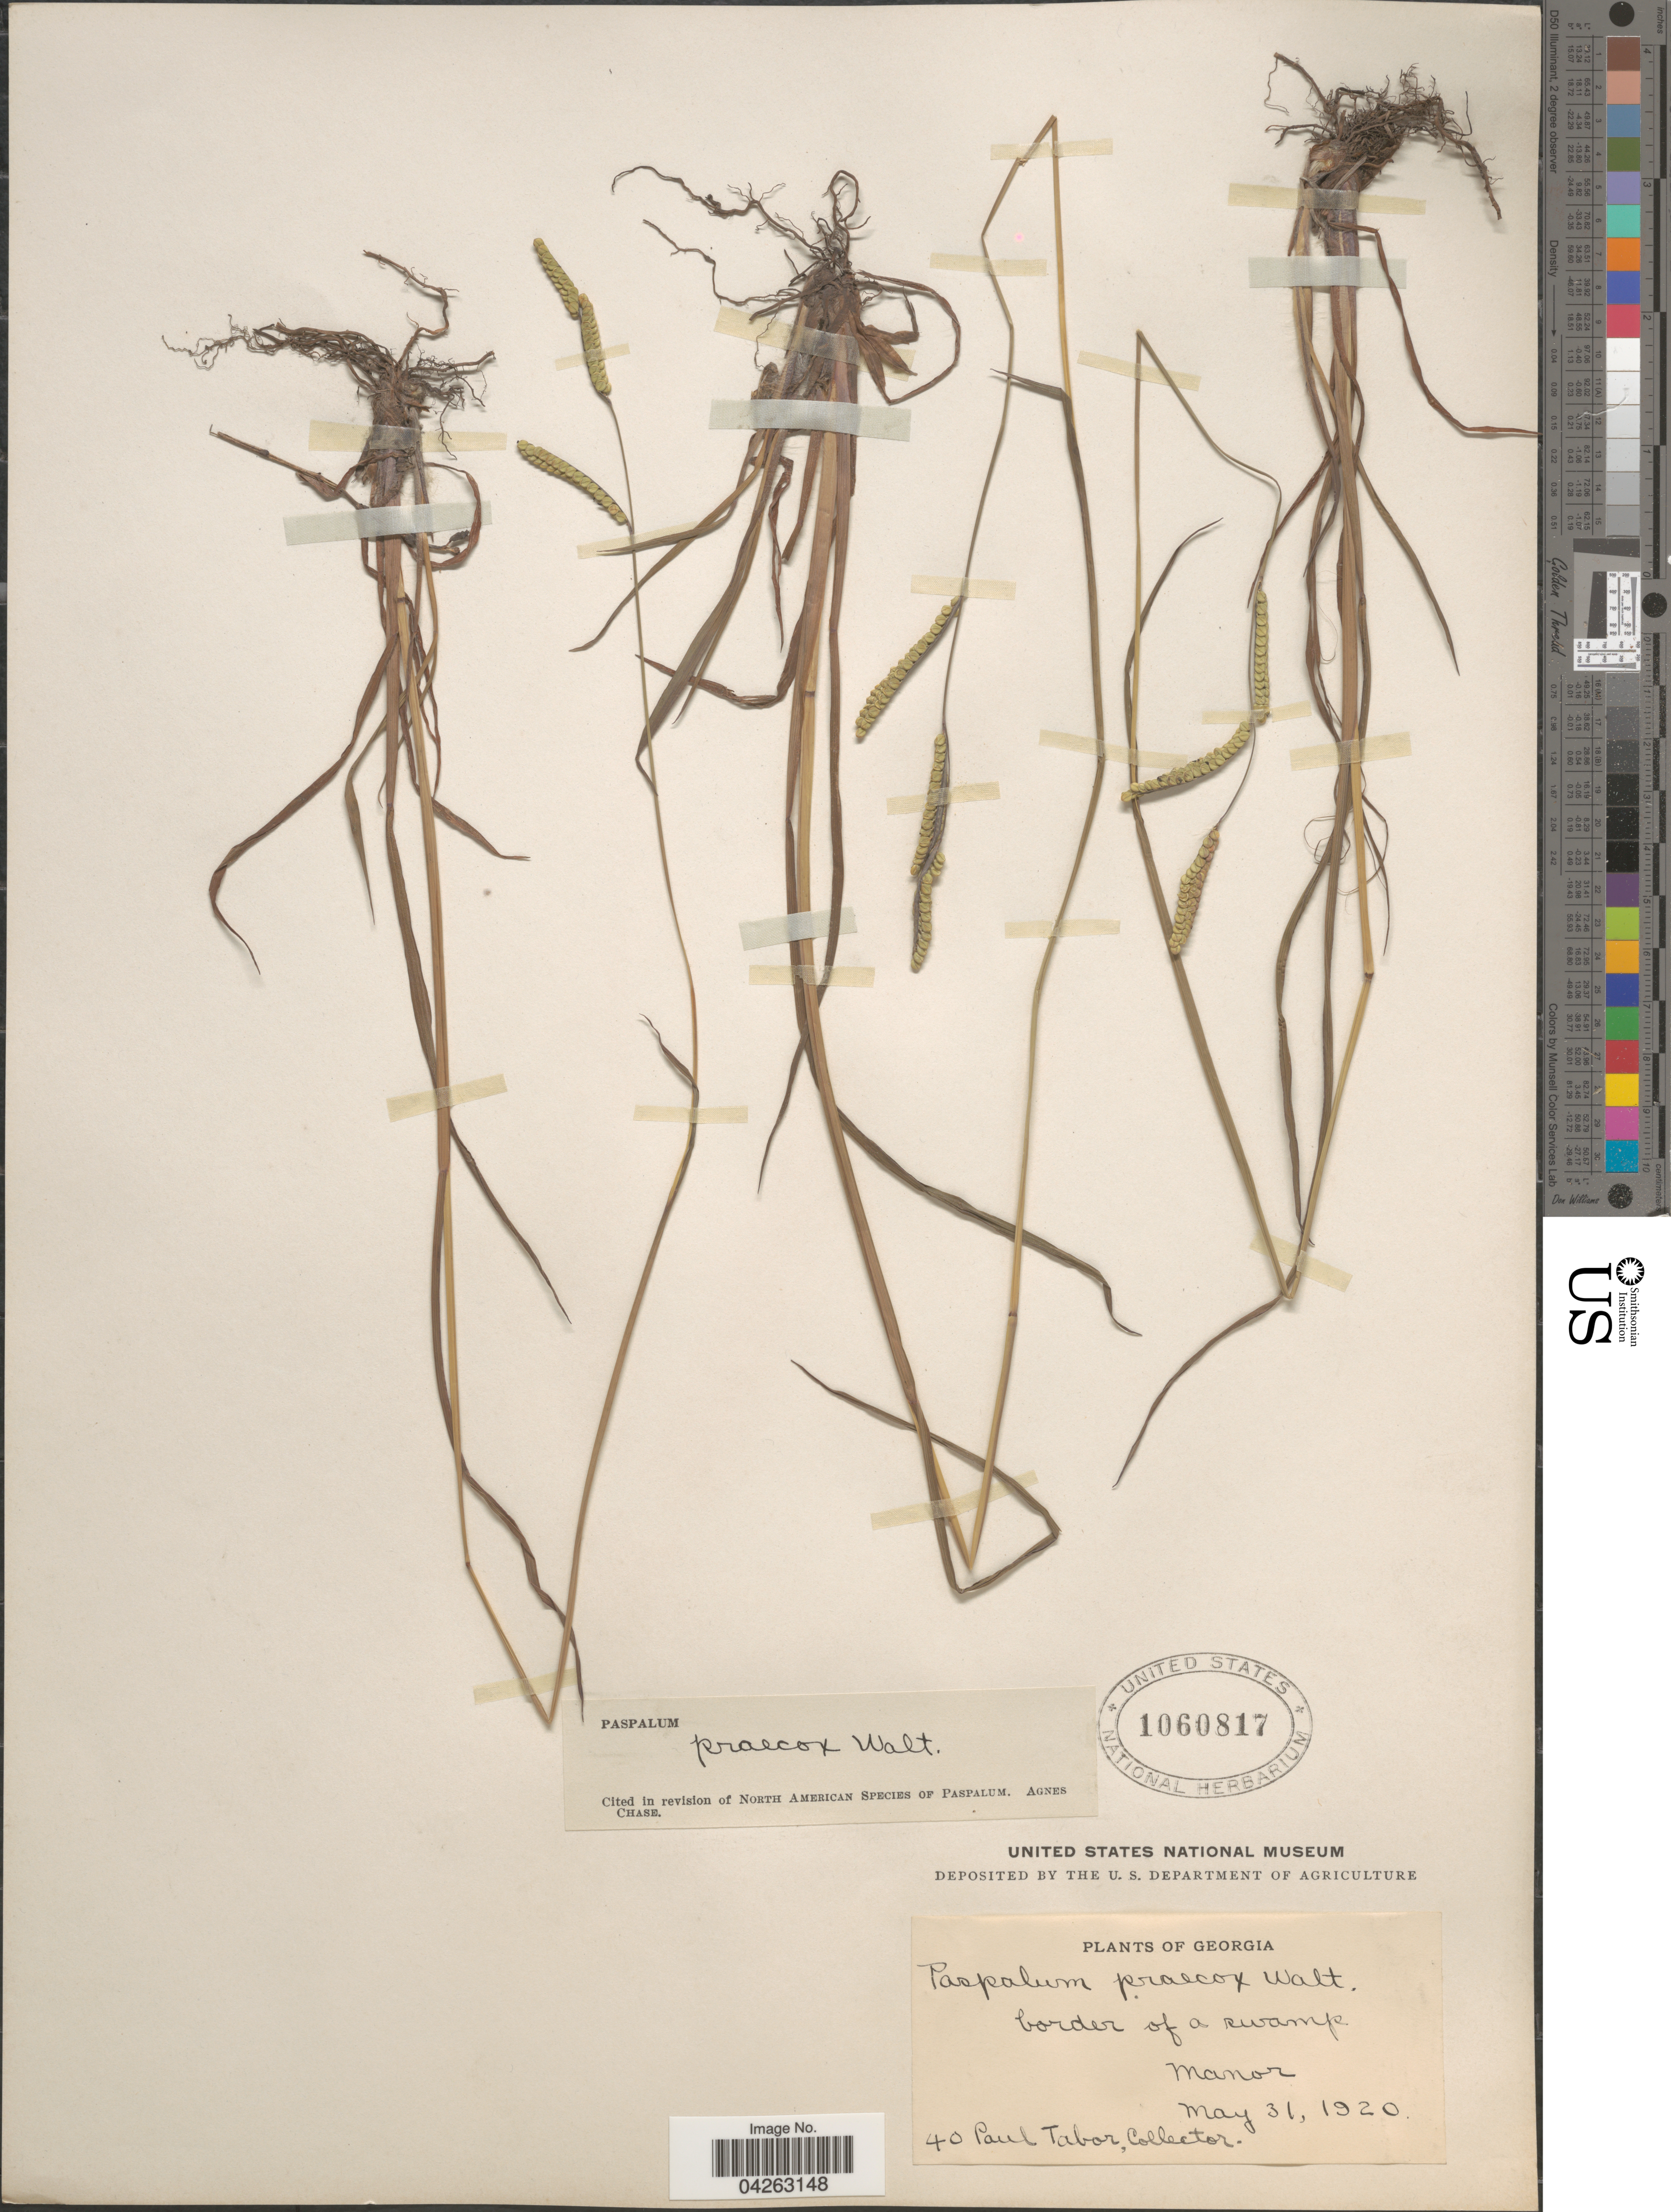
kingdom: Plantae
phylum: Tracheophyta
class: Liliopsida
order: Poales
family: Poaceae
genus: Paspalum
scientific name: Paspalum praecox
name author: Walter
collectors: P. Tabor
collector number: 40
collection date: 1920-05-31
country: United States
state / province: Georgia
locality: Border of a swamp. Manor.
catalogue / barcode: US 1060817